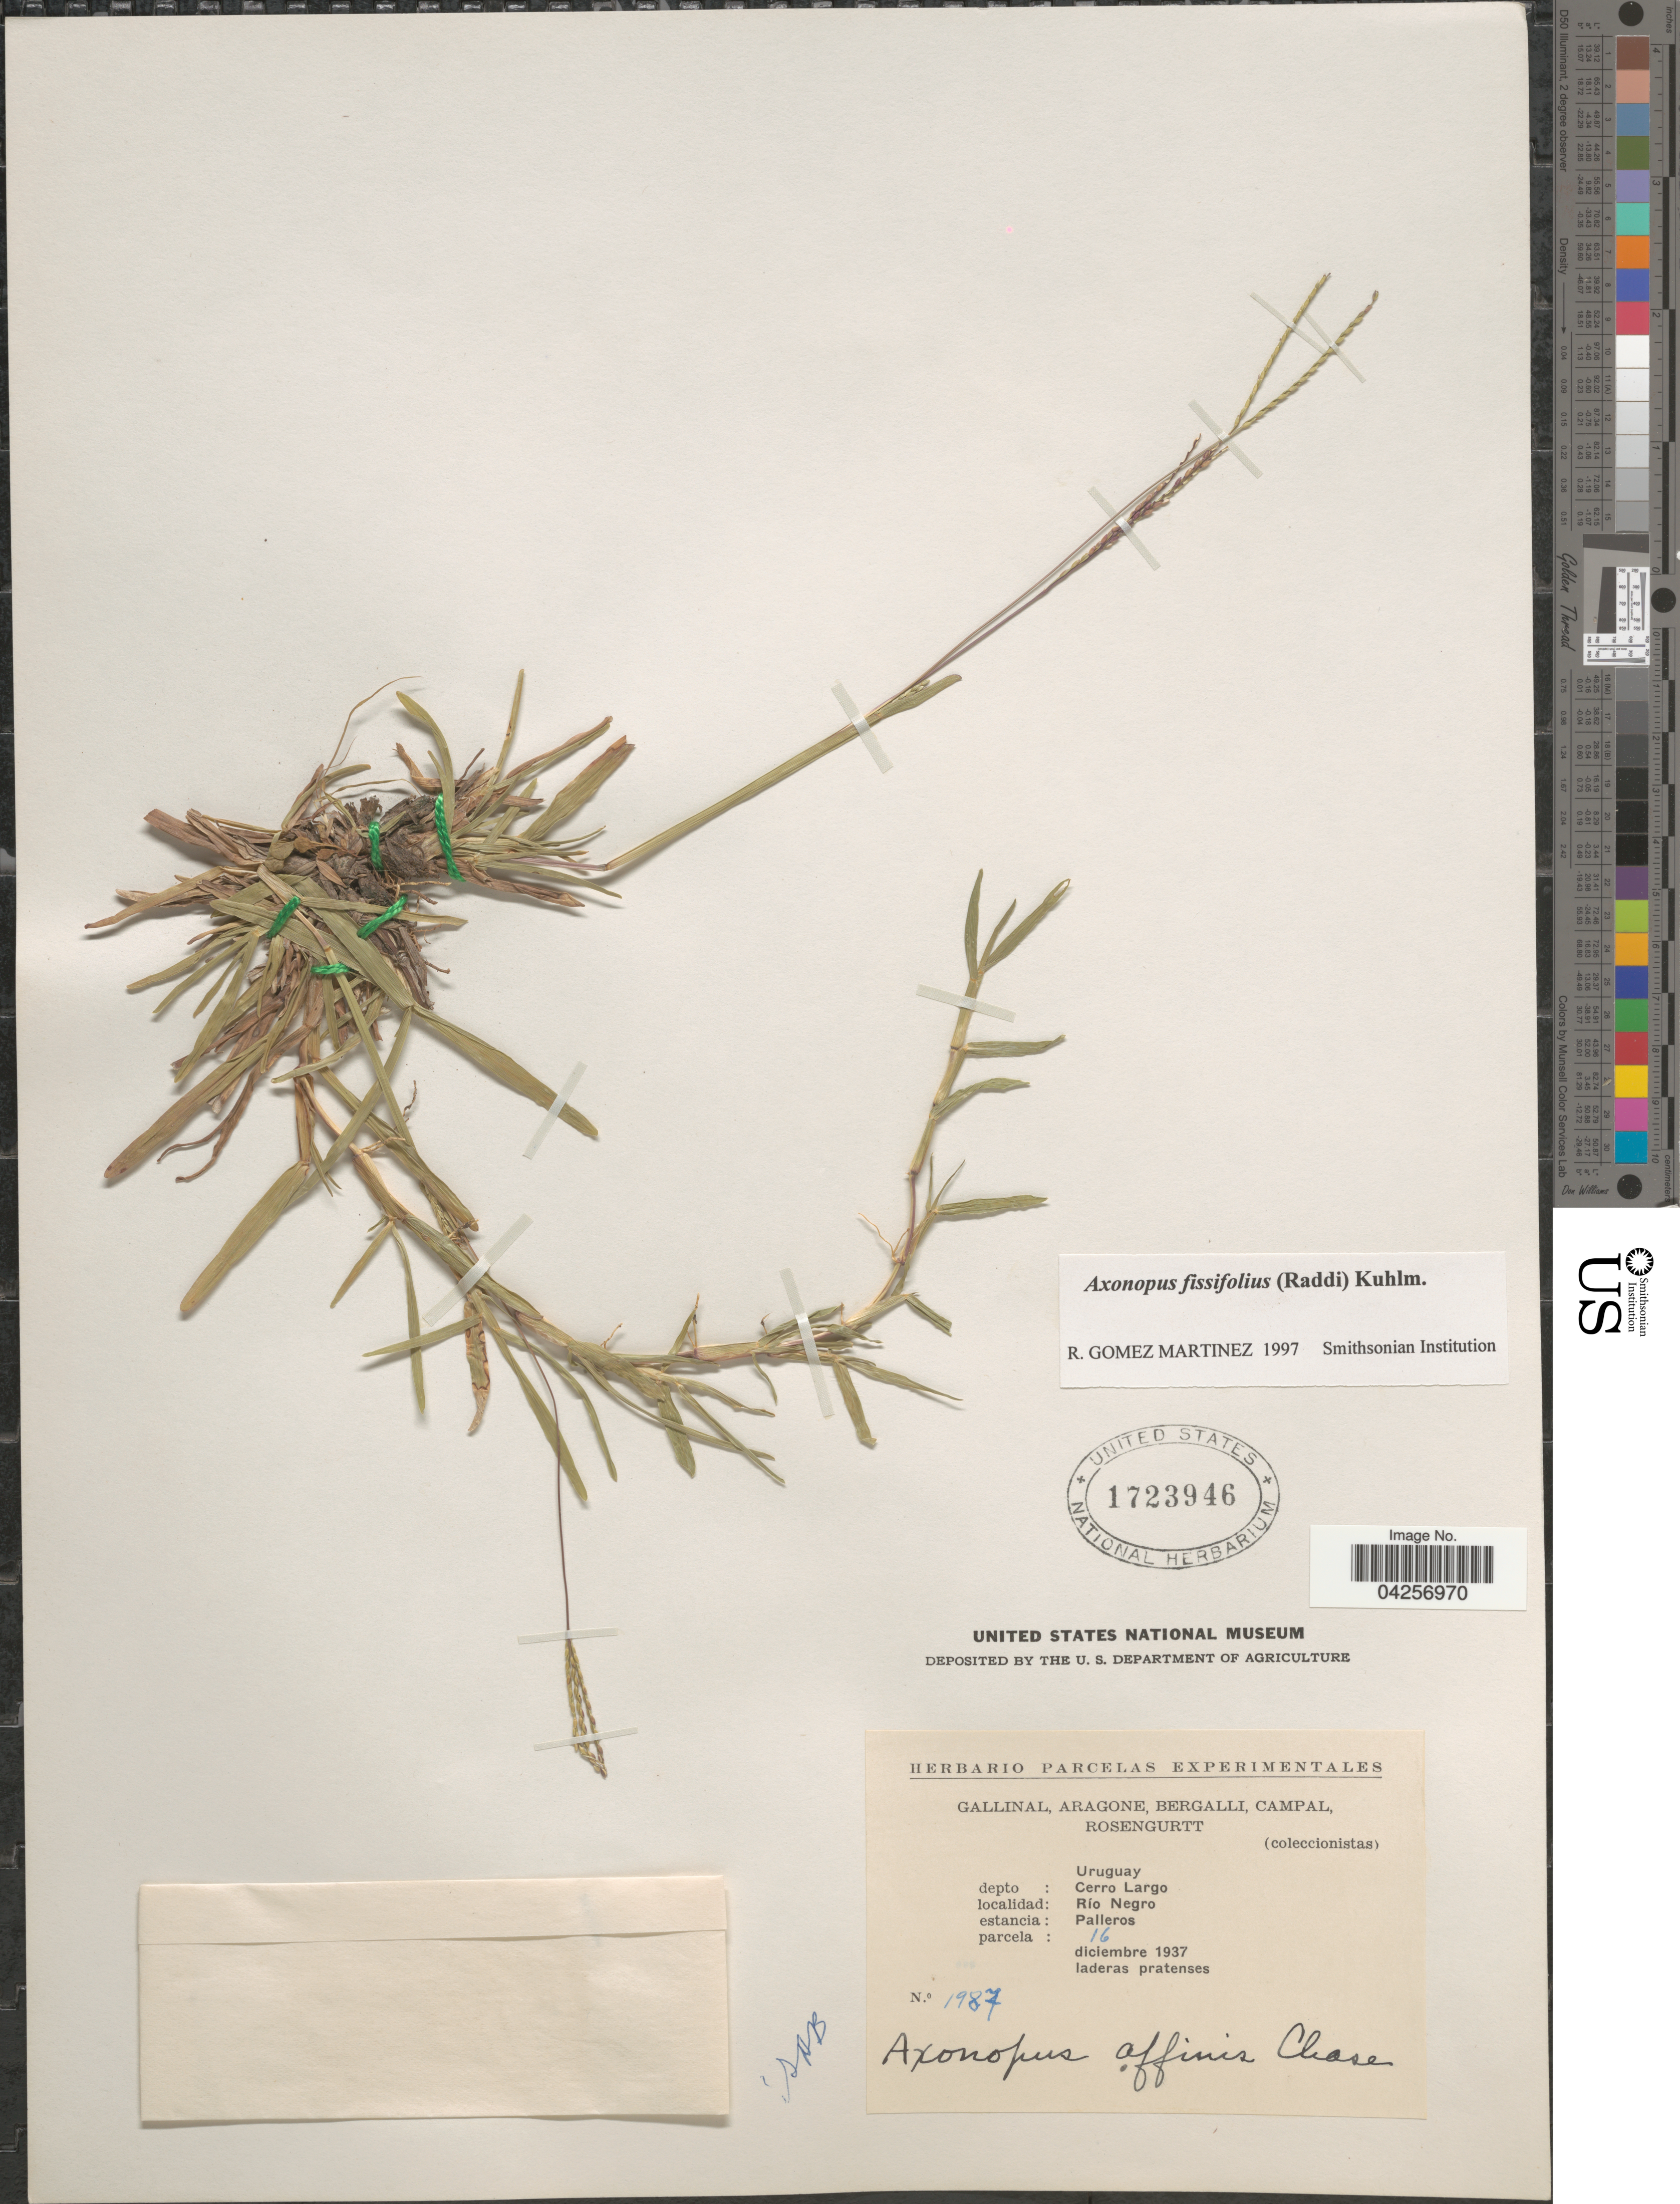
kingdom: Plantae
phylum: Tracheophyta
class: Liliopsida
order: Poales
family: Poaceae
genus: Axonopus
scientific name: Axonopus fissifolius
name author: (Raddi) Kuhlm.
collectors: -. Gallinal, -- Aragone, -- Bergalli, -- Campal & Rosengurtt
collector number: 1987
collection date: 1937-12-16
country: Uruguay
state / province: Cerro Largo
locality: Depto: Cerro Largo. Río Negro. Estancia: Palleros.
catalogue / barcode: US 1723946